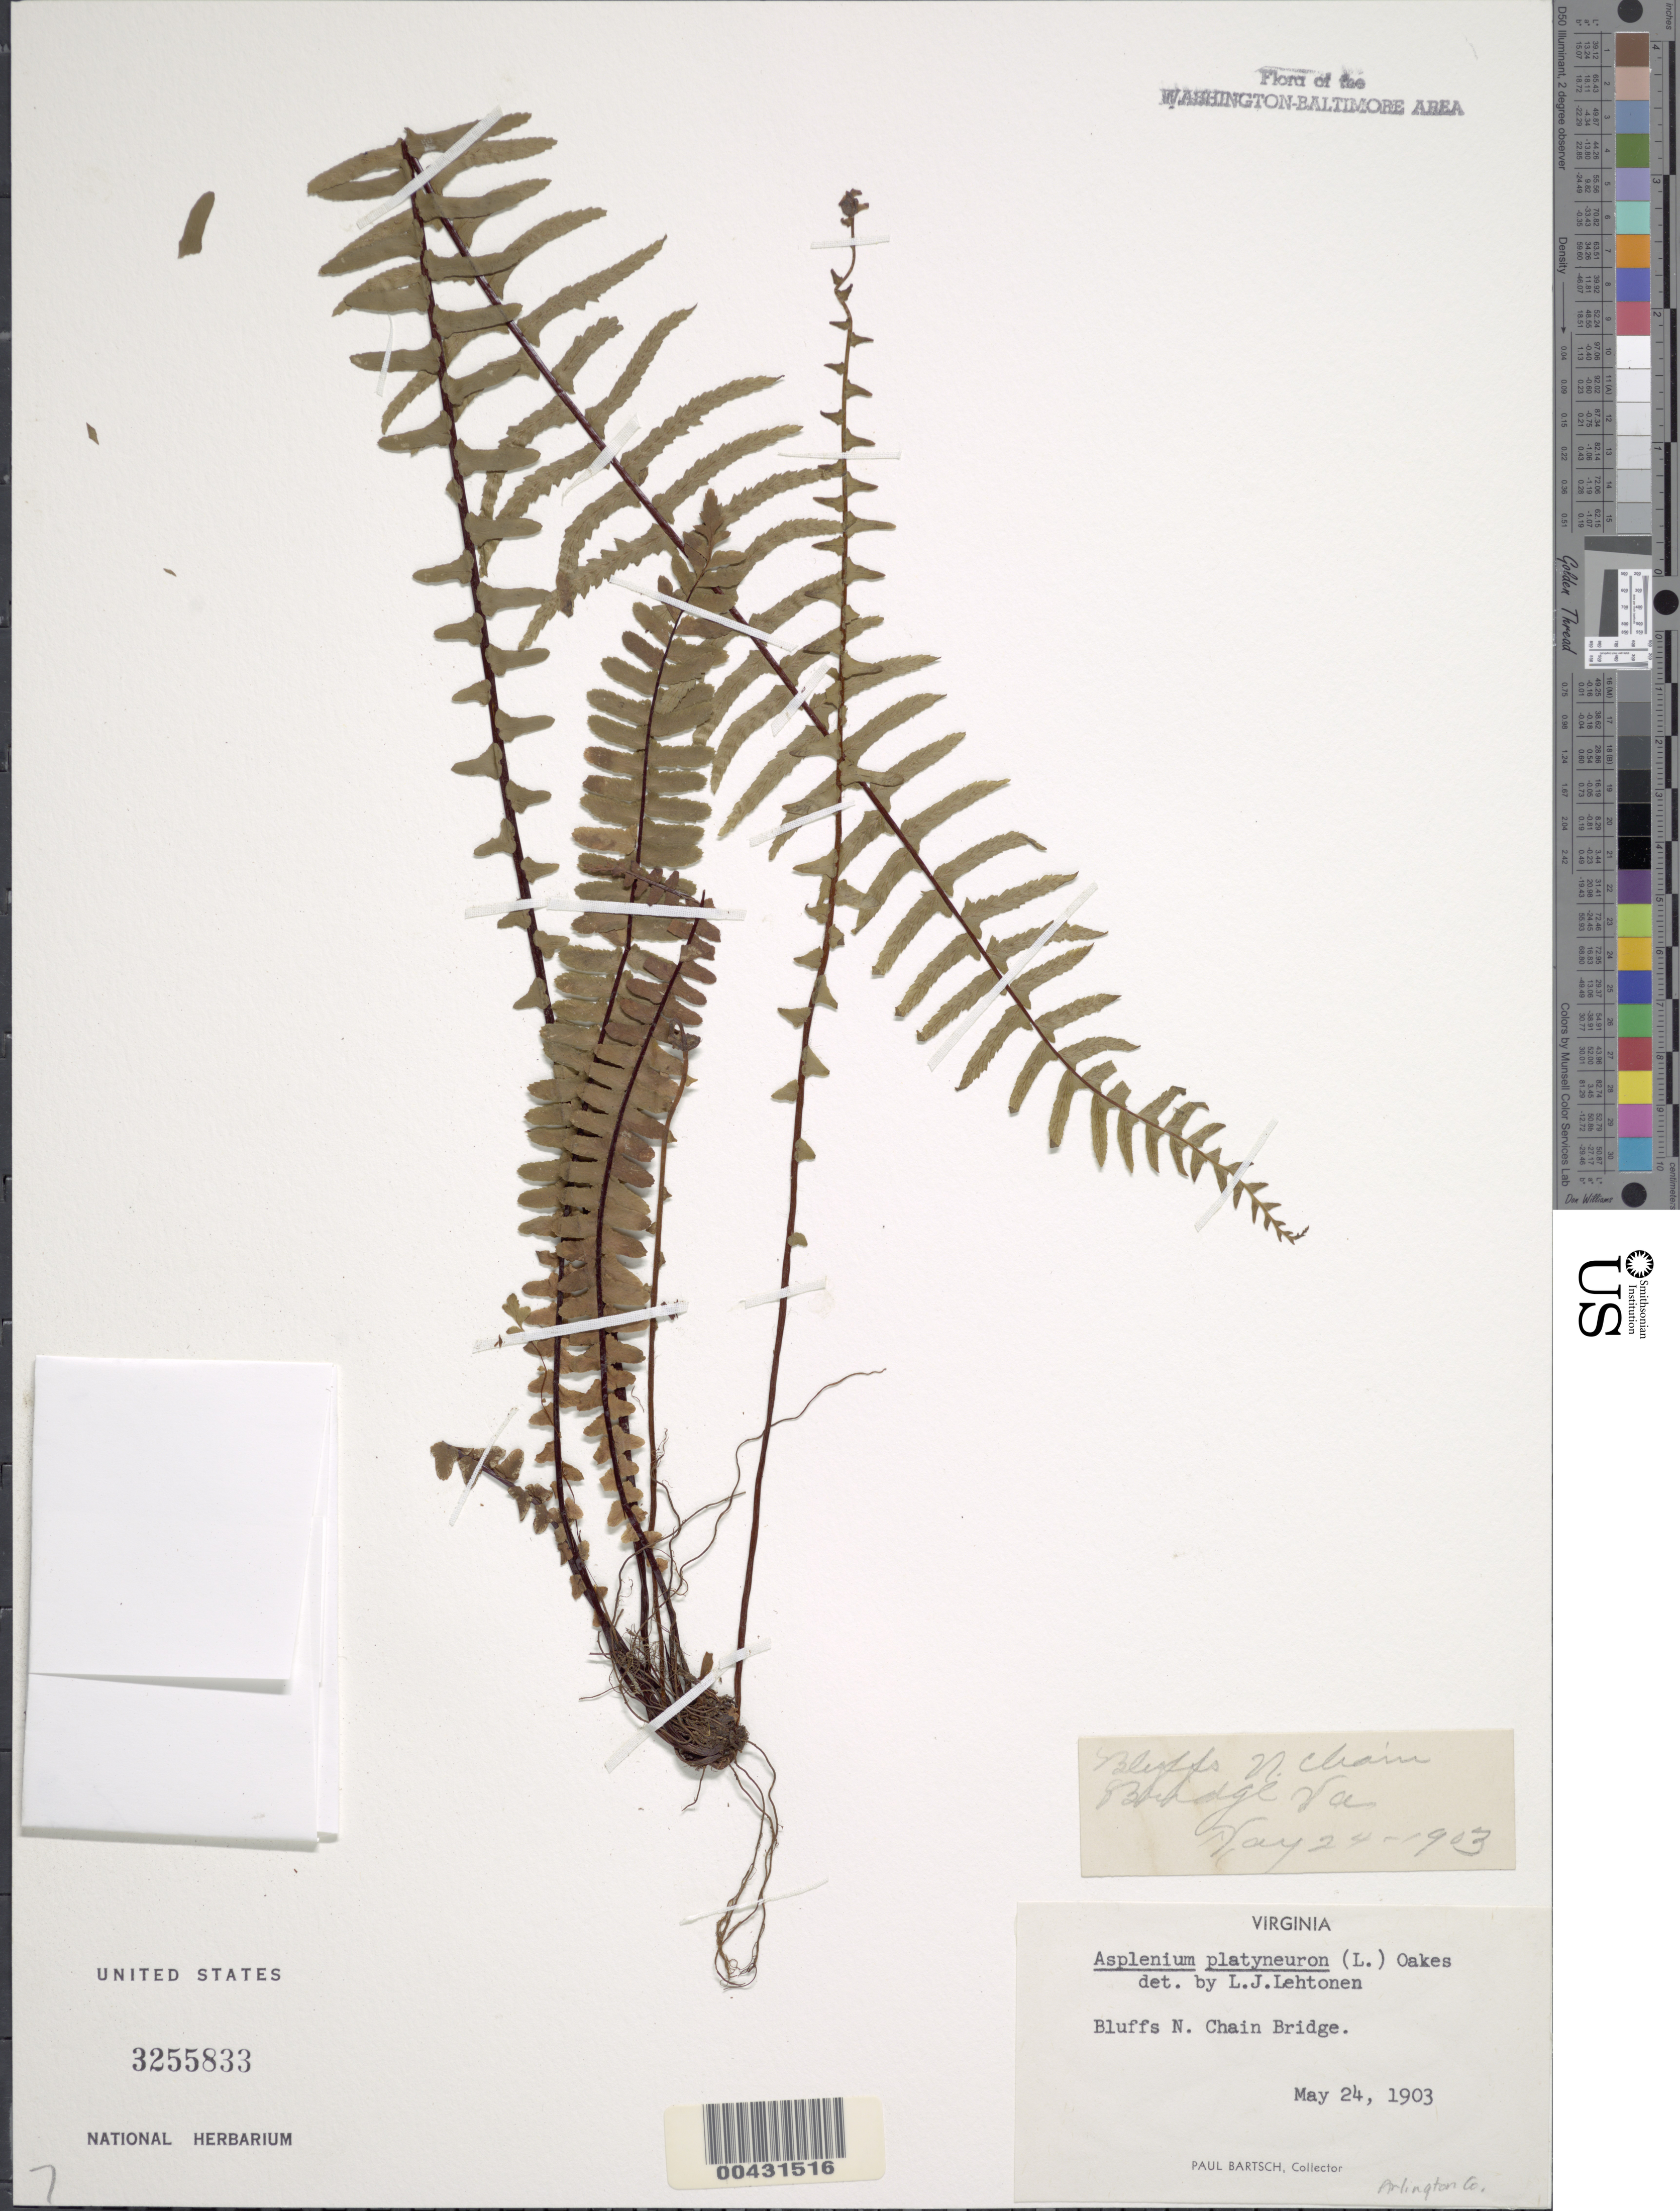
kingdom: Plantae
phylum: Tracheophyta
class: Polypodiopsida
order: Polypodiales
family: Aspleniaceae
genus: Asplenium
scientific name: Asplenium platyneuron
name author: (L.) Britton, Stearns & Poggenb.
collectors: P. Bartsch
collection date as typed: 24 May 1903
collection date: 1903-05-24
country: United States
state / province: Virginia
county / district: Arlington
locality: N of Chain Bridge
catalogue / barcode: US 3255833